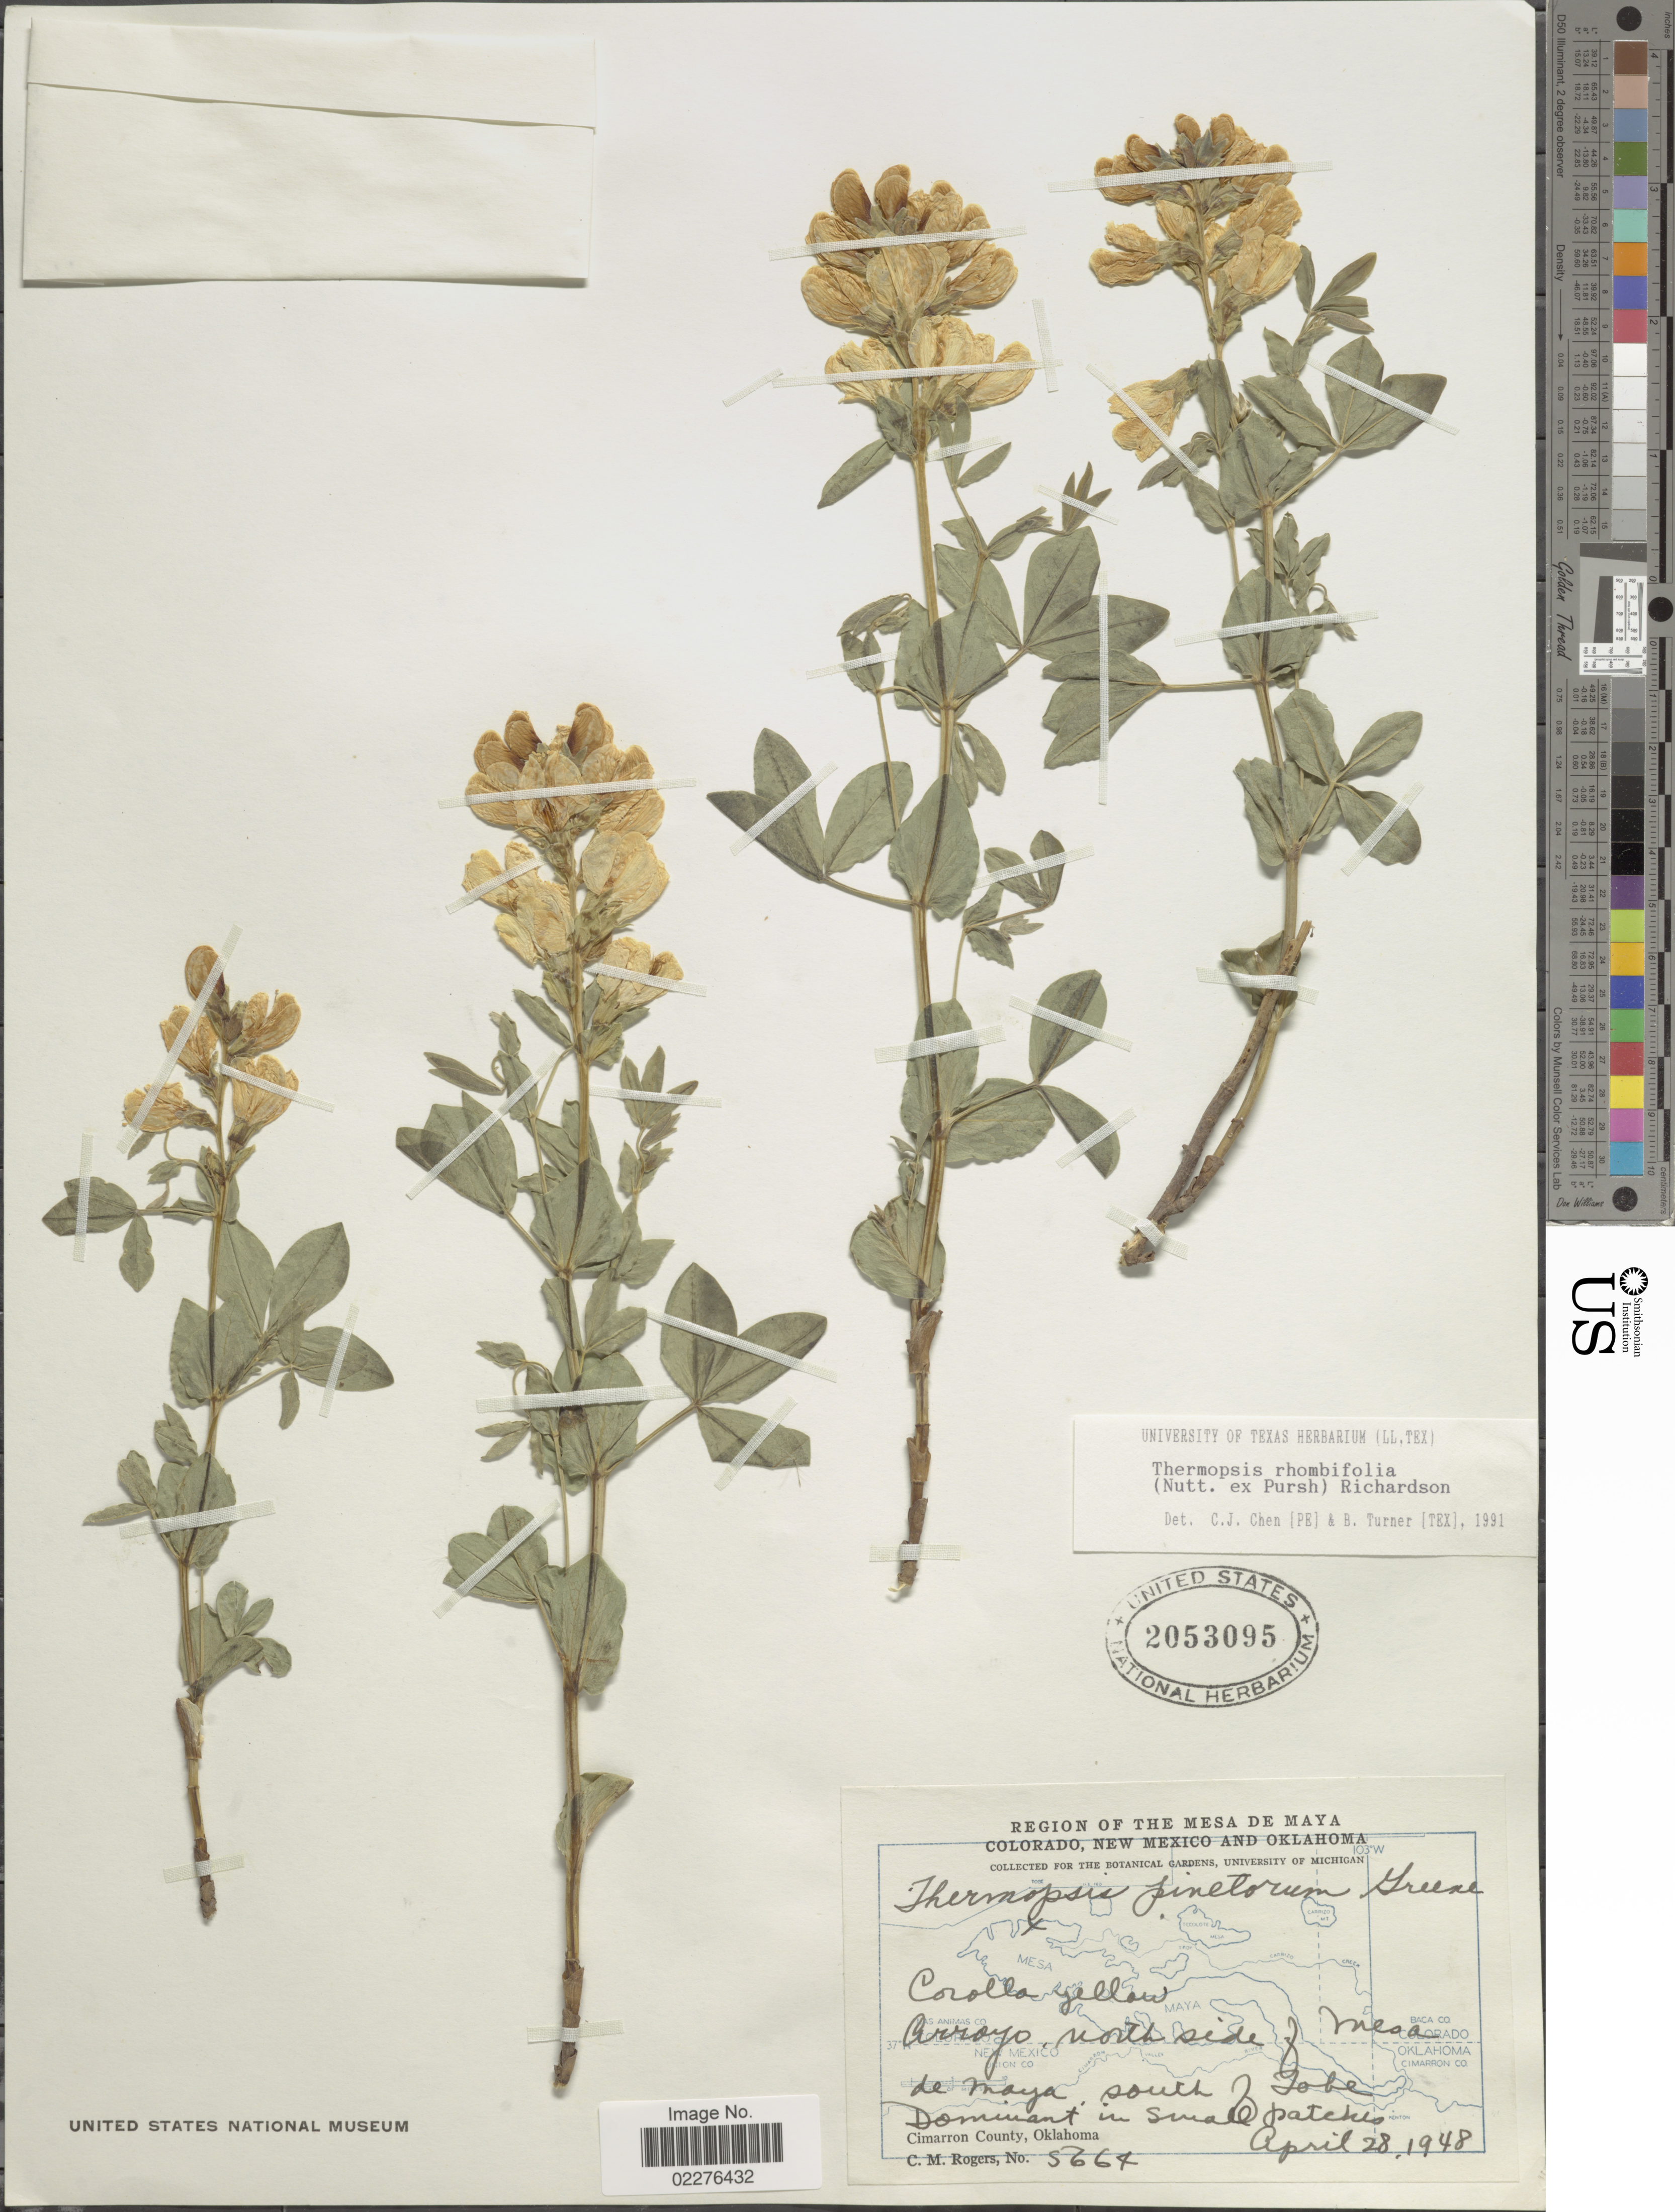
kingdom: Plantae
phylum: Tracheophyta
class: Magnoliopsida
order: Fabales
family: Fabaceae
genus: Thermopsis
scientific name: Thermopsis rhombifolia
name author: Richardson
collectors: C. M. Rogers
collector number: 5664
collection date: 1948-04-28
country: United States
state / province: Oklahoma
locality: Region of the Mesa de Maya Colorado, New Mexico and Oklahoma, Arroyo, north side of mesa de maya, south of Jobe, Cimarron County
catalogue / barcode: US 2053095